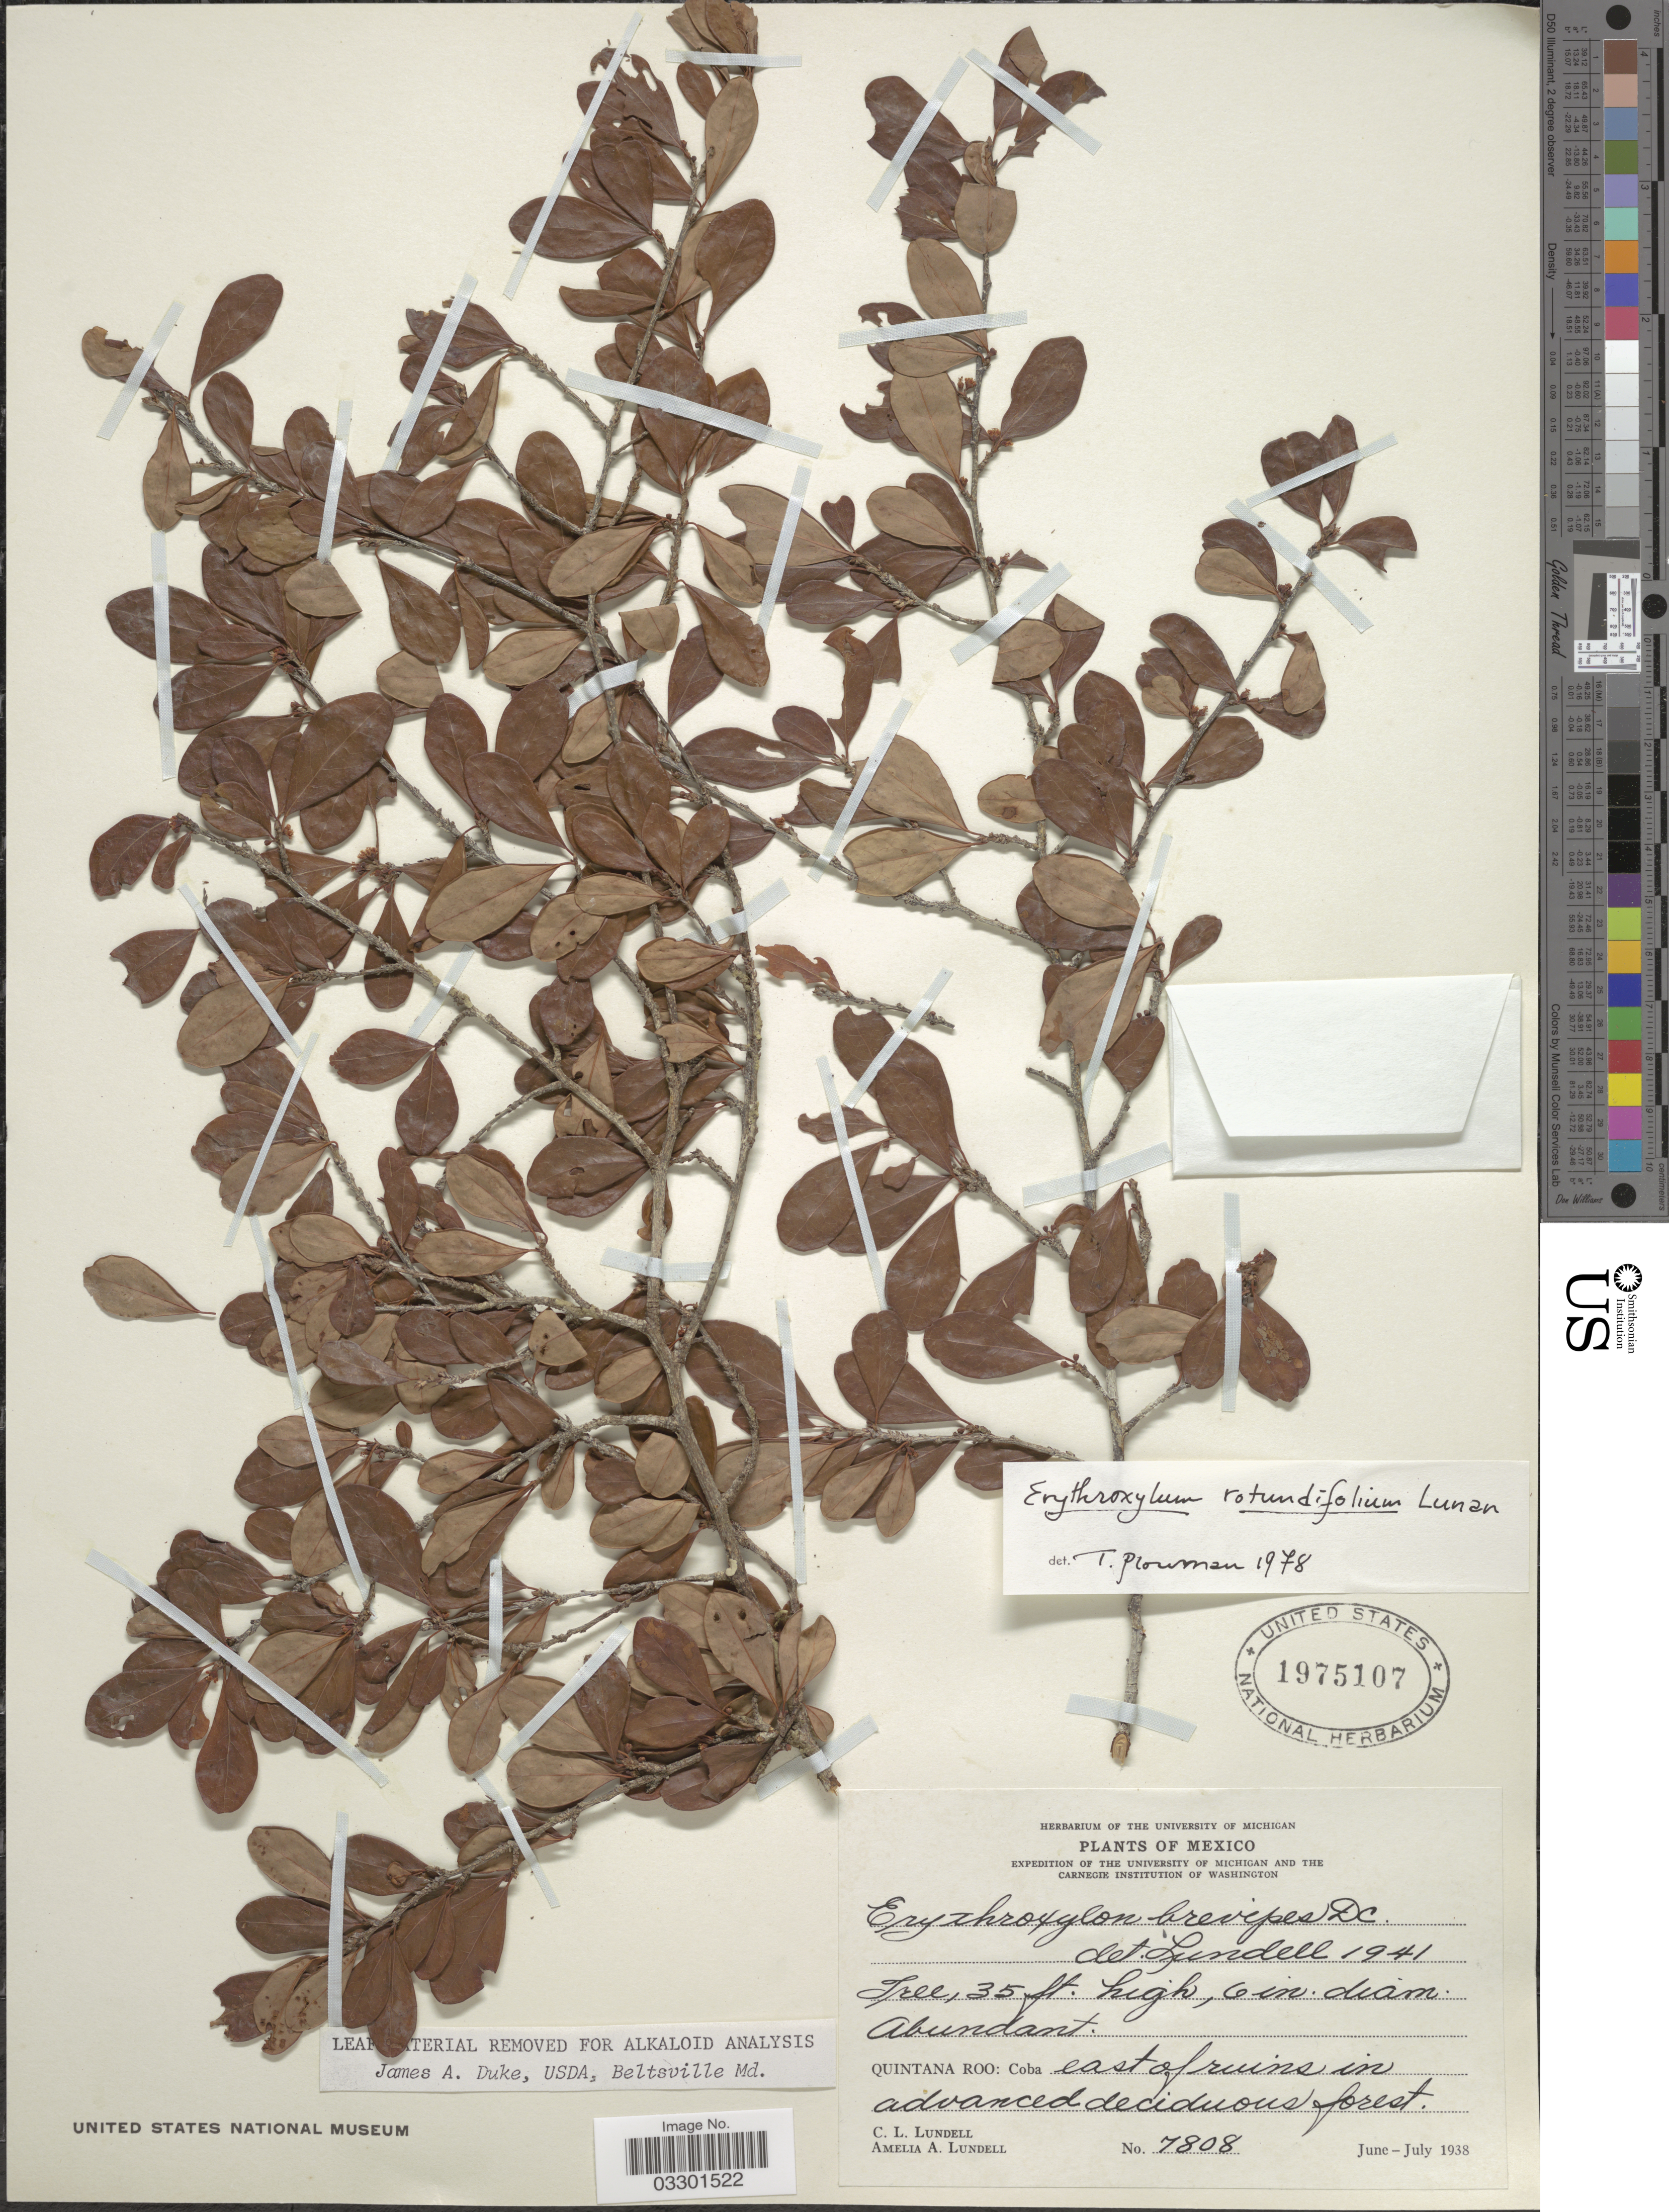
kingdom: Plantae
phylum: Tracheophyta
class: Magnoliopsida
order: Malpighiales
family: Erythroxylaceae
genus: Erythroxylum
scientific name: Erythroxylum rotundifolium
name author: Lunan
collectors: C. L. Lundell & A. A. Lundell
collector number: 7808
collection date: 1938-06/1938-07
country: Mexico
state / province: Quintana Roo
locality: Coba. East of ruins in advanced deciduous forest.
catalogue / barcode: US 1975107